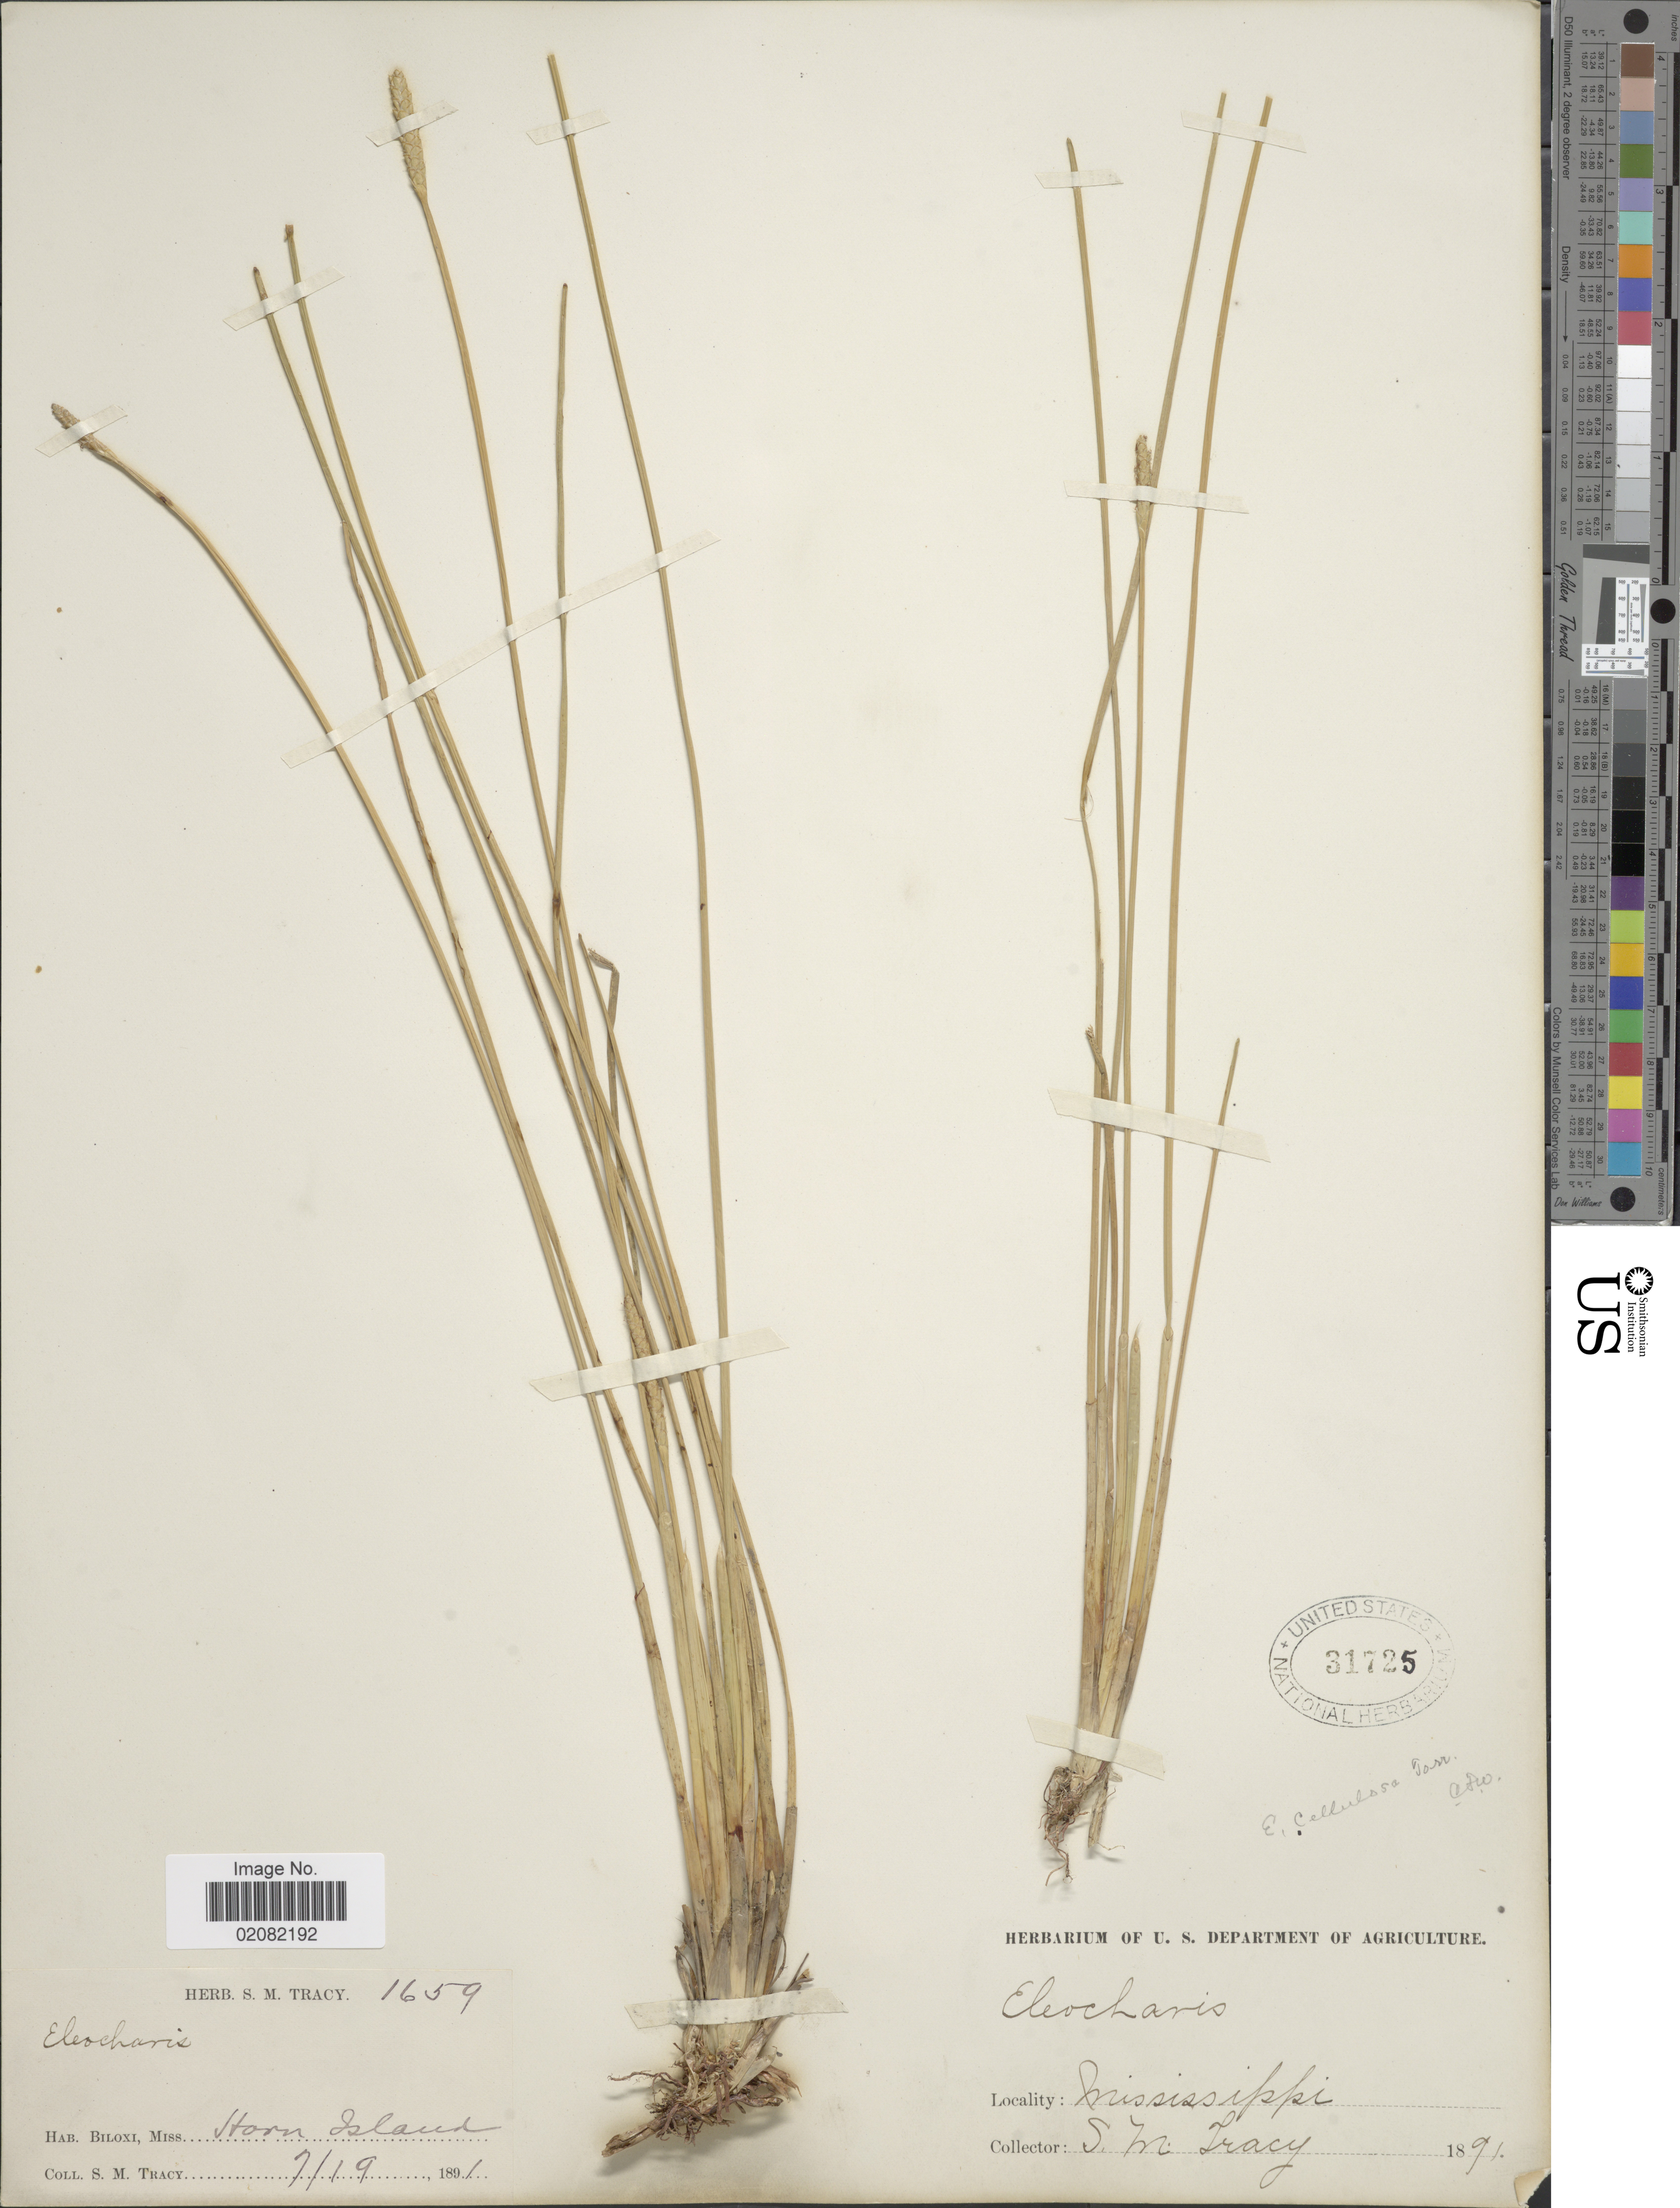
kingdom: Plantae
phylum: Tracheophyta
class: Liliopsida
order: Poales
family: Cyperaceae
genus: Eleocharis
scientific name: Eleocharis cellulosa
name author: Torr.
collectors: S. M. Tracy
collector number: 1659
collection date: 1891-07-19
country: United States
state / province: Mississippi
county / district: Harrison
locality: Biloxi, Horn Island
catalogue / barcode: US 31725